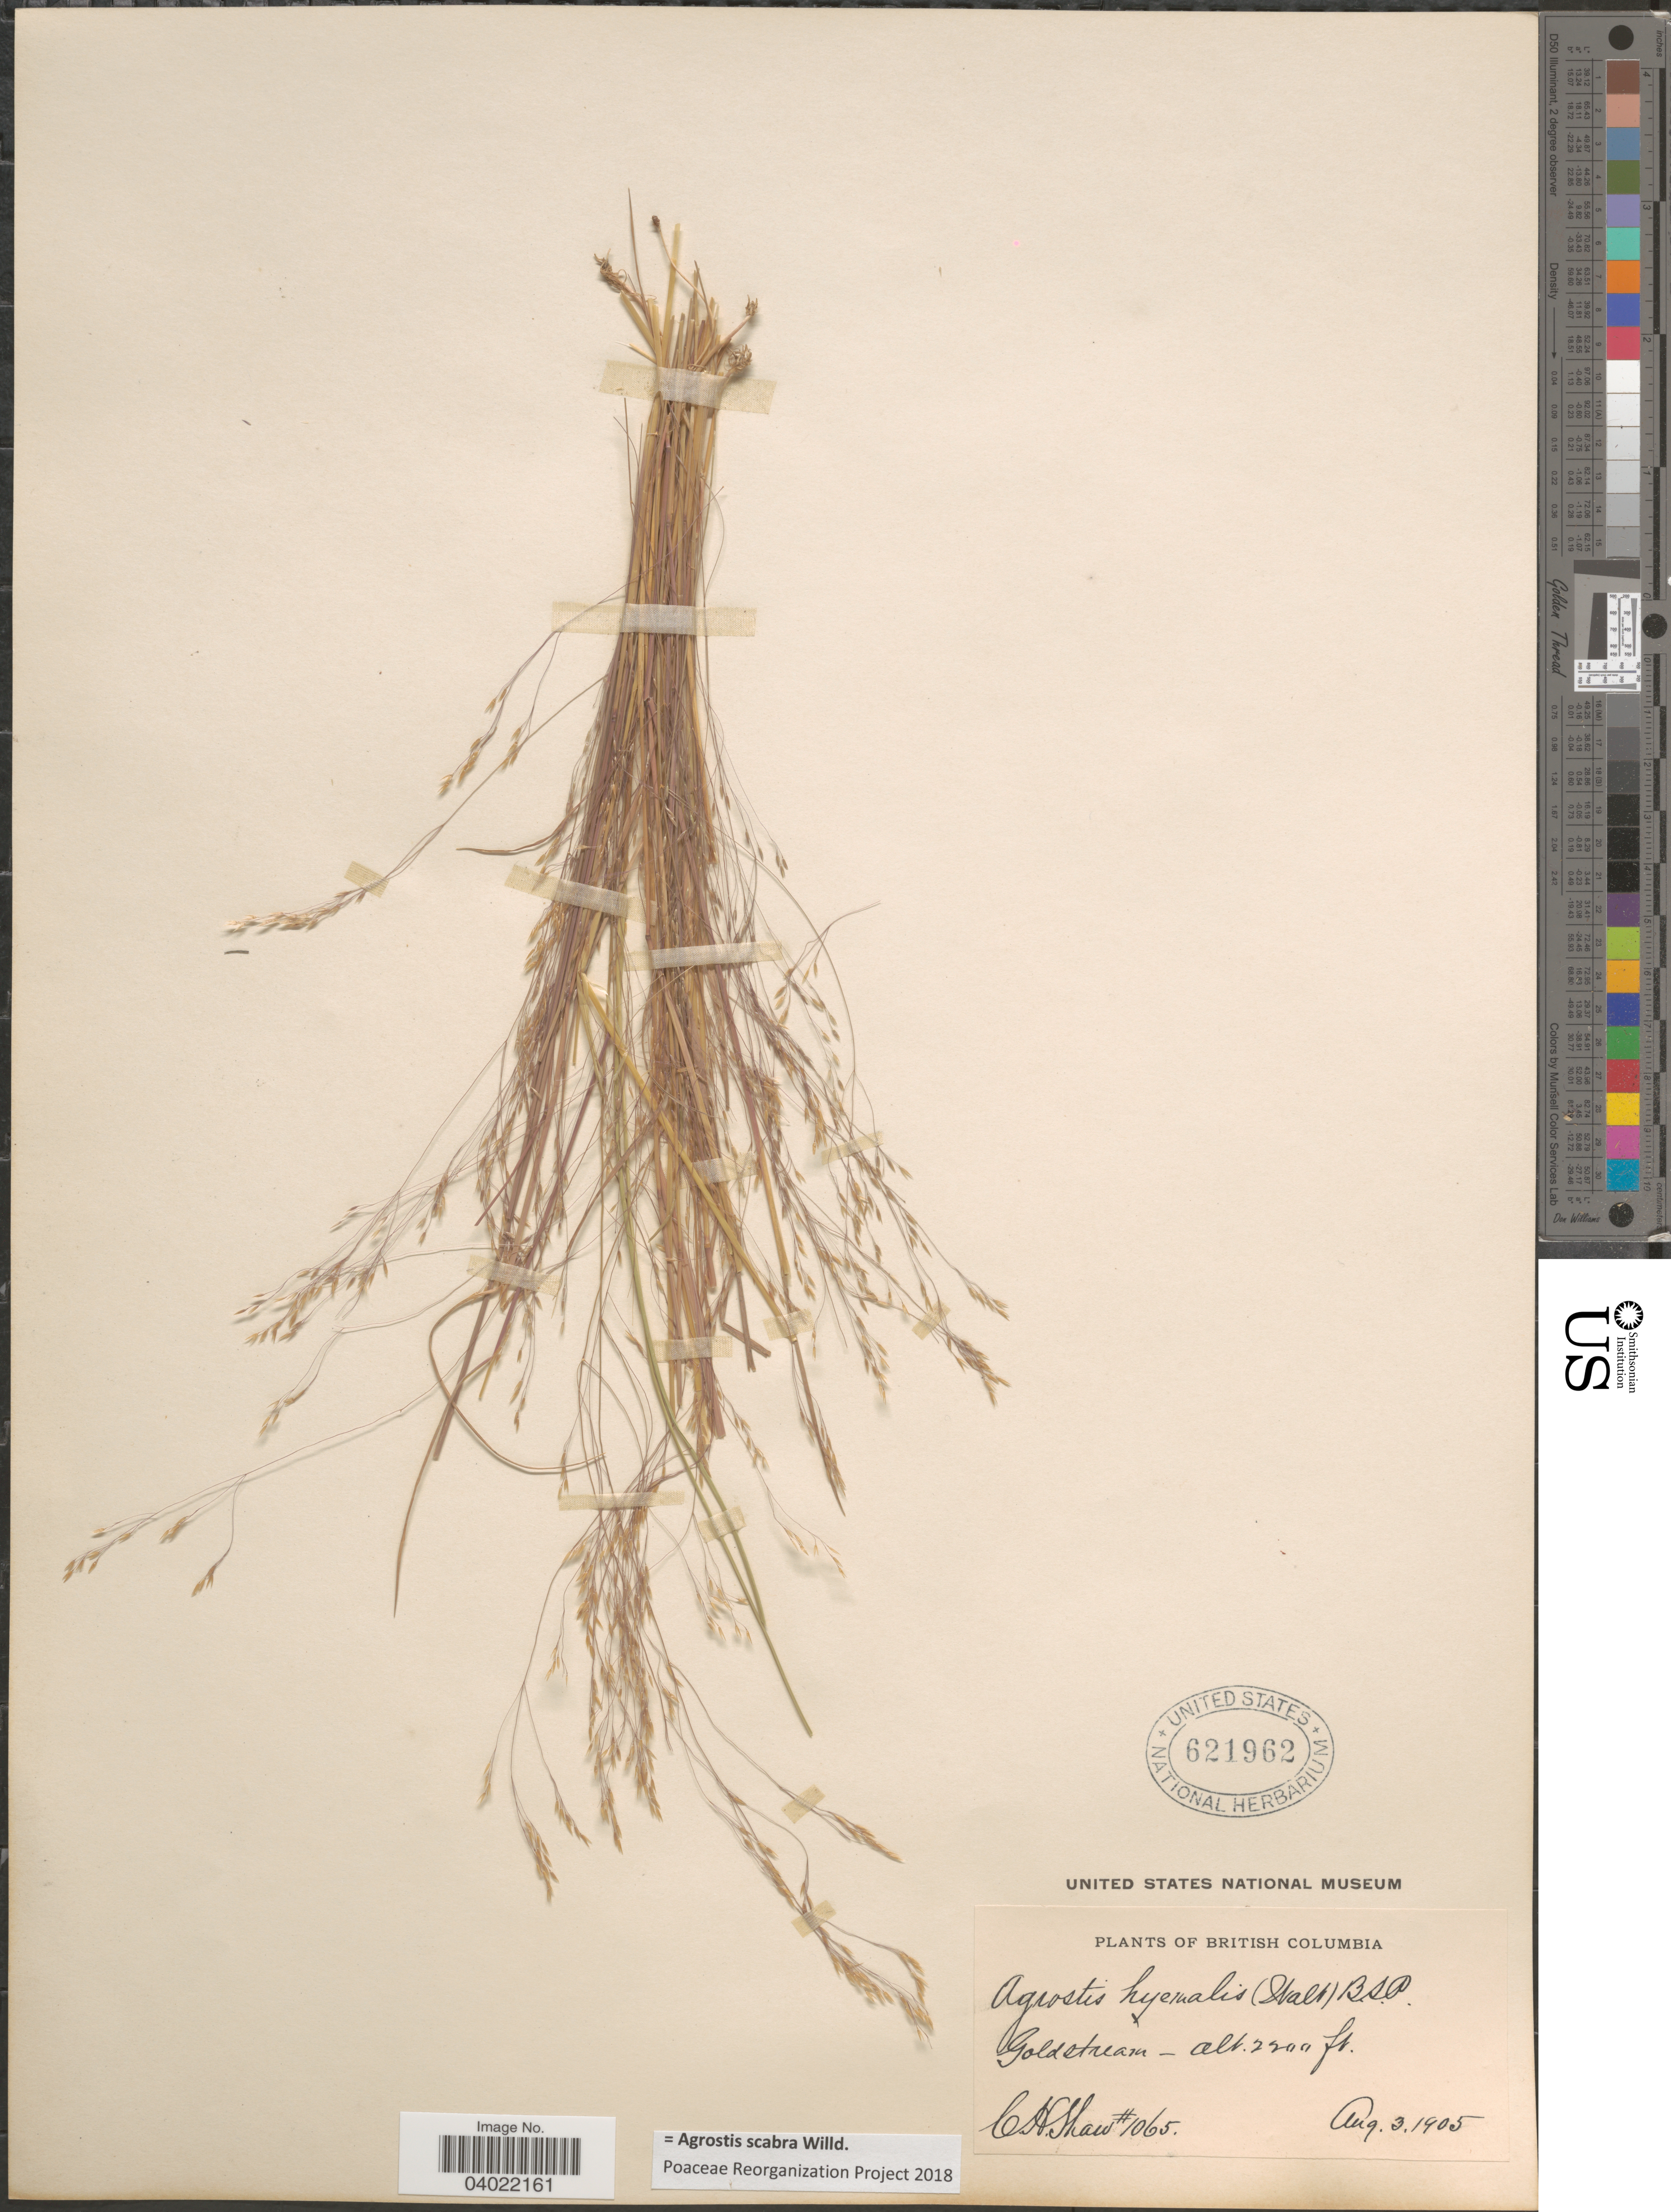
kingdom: Plantae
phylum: Tracheophyta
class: Liliopsida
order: Poales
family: Poaceae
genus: Agrostis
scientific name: Agrostis scabra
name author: Willd.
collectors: C. H. Shaw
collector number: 1065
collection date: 1905-08-03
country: Canada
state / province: British Columbia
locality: Goldstream.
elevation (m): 671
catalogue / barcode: US 621962